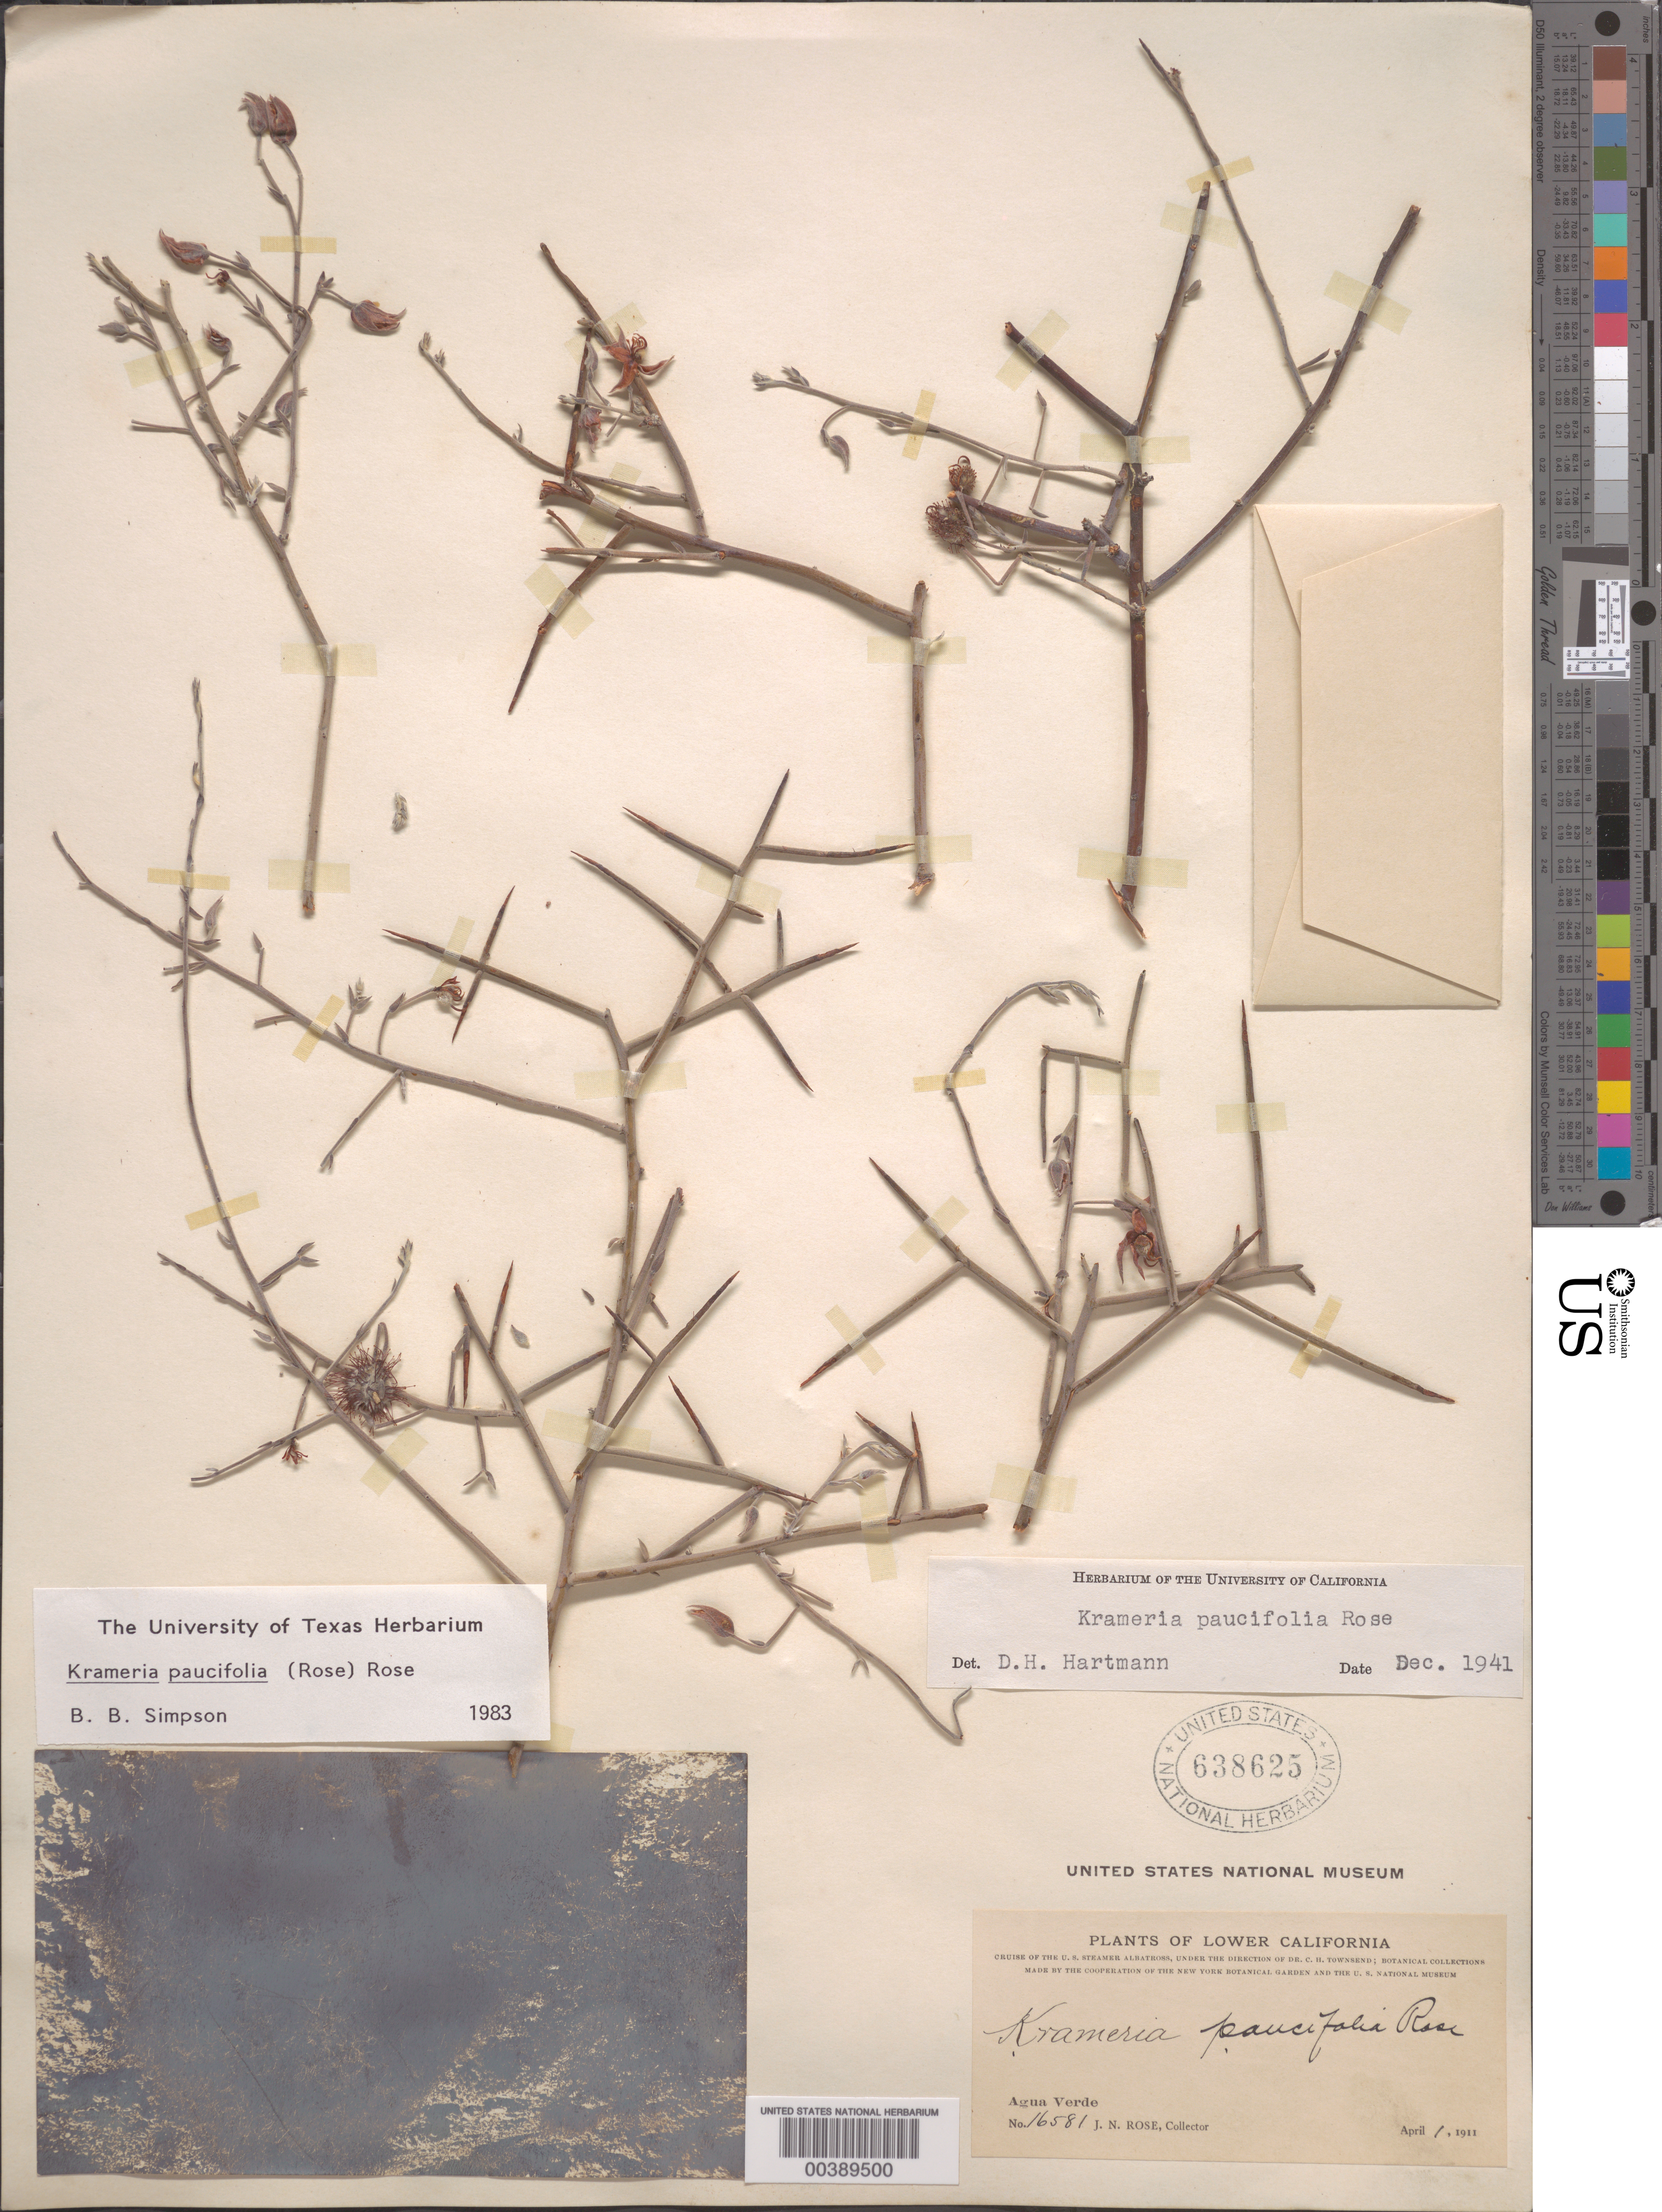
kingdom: Plantae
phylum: Tracheophyta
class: Magnoliopsida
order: Zygophyllales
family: Krameriaceae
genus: Krameria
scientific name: Krameria paucifolia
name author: (Rose) Rose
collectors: J. N. Rose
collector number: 16581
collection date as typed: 01 Apr 1911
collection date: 1911-04-01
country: Mexico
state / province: Baja California Sur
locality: Agua Verde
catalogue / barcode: US 638625